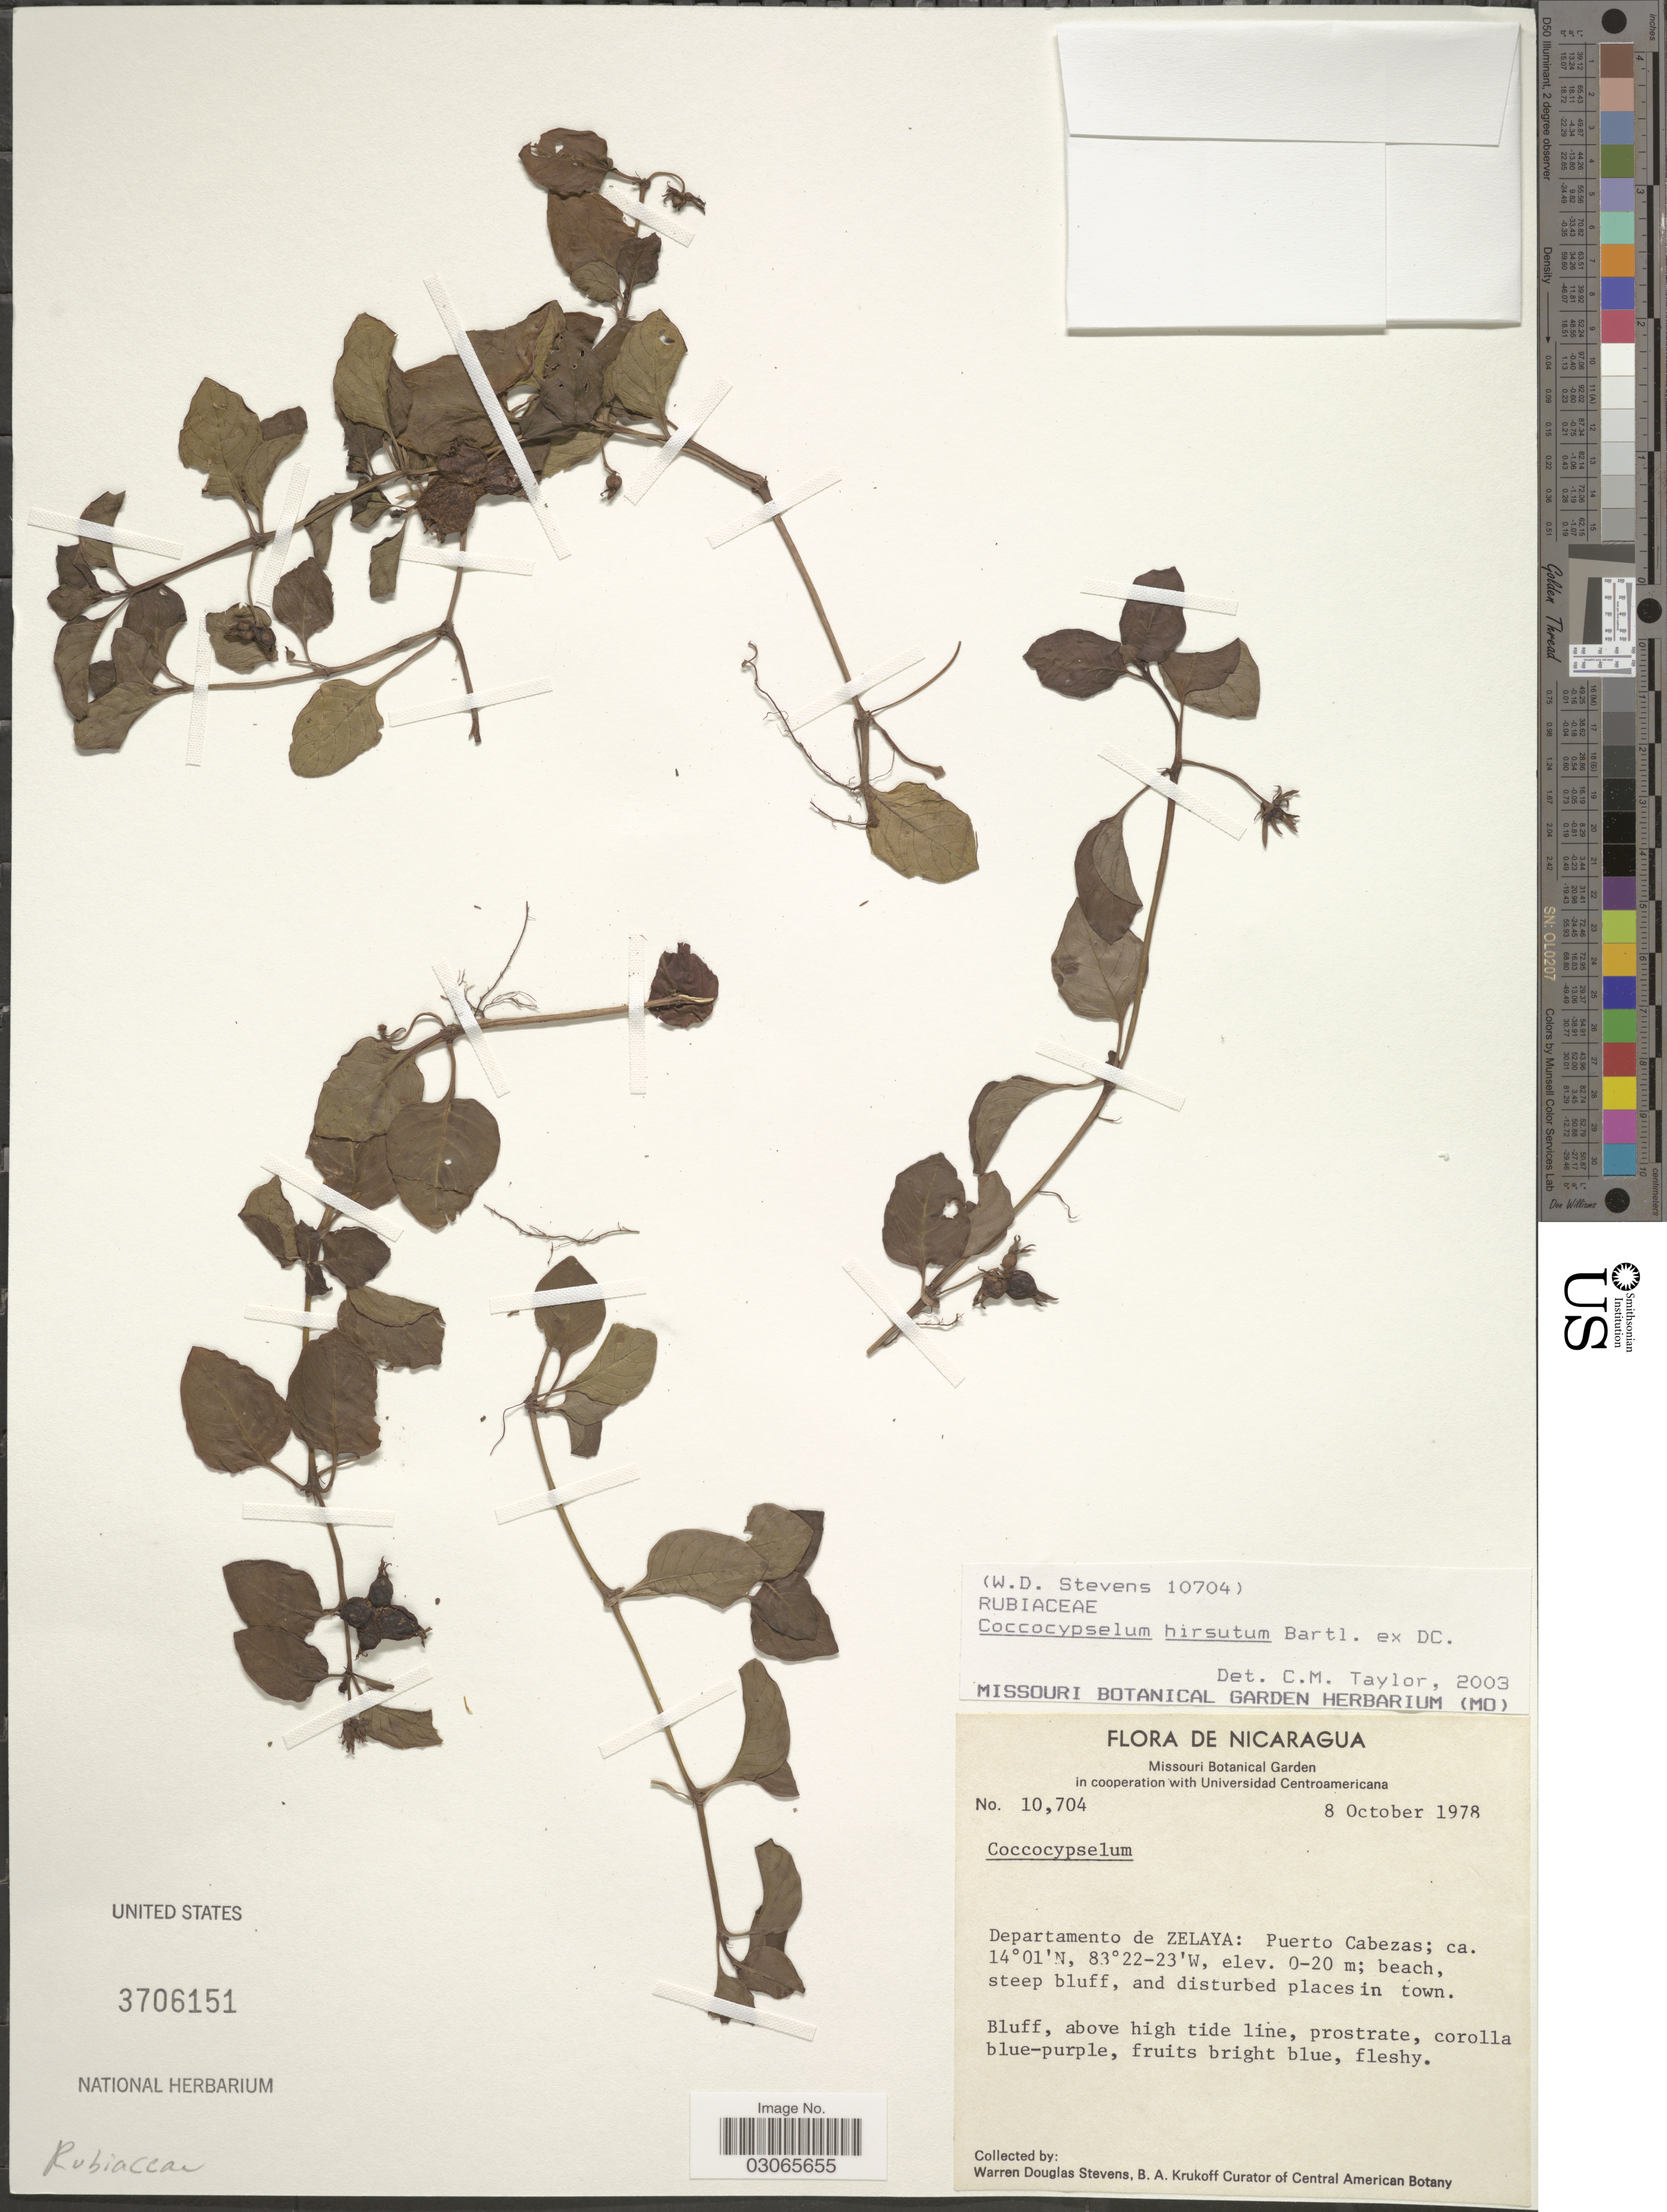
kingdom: Plantae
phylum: Tracheophyta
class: Magnoliopsida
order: Gentianales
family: Rubiaceae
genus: Coccocypselum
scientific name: Coccocypselum hirsutum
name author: Bartl. ex DC.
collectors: W. D. Stevens & B. A. Krukoff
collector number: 10704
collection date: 1974-10-08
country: Nicaragua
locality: Departamento de Zelaya: Puerto Cabezas.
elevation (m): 0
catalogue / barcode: US 3706151